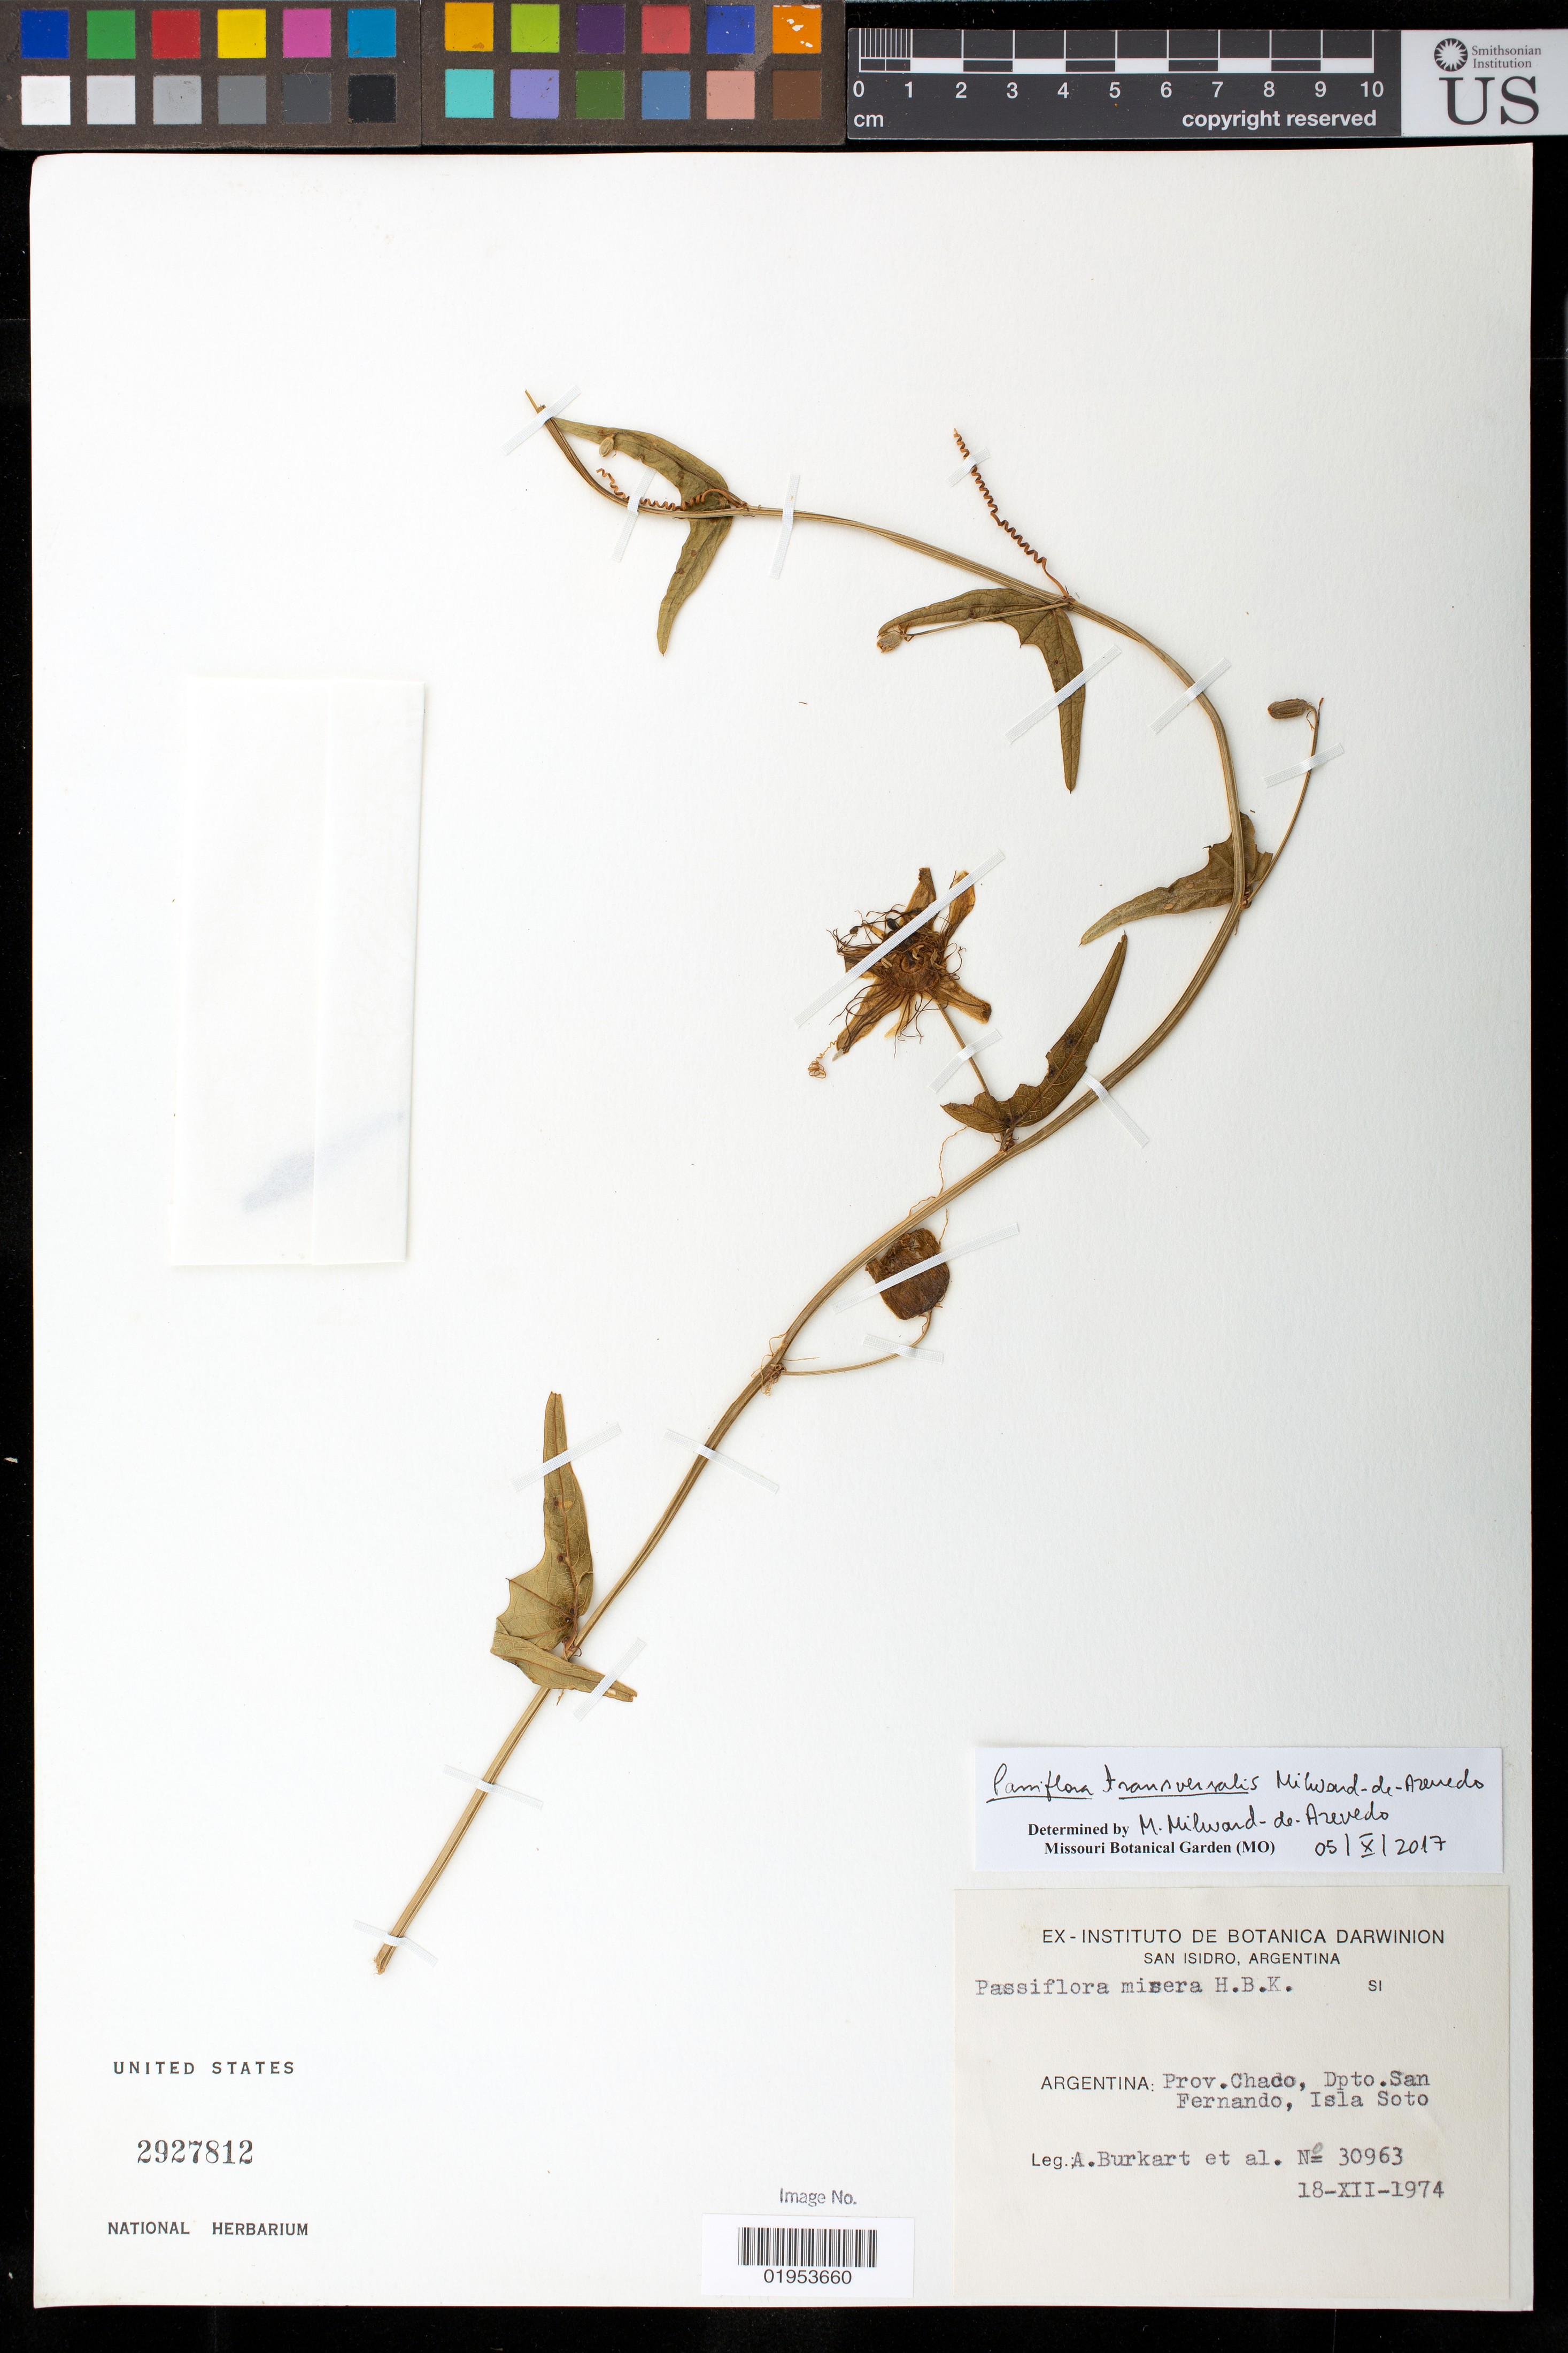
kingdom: Plantae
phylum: Tracheophyta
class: Magnoliopsida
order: Malpighiales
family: Passifloraceae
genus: Passiflora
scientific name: Passiflora transversalis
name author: Azevedo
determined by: Azevedo, M. A. Milward de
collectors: A. E. Burkart et al.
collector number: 30963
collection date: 1974-12-18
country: Argentina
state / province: Chaco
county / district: San Fernando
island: Soto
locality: Isla Soto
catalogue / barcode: US 2927812